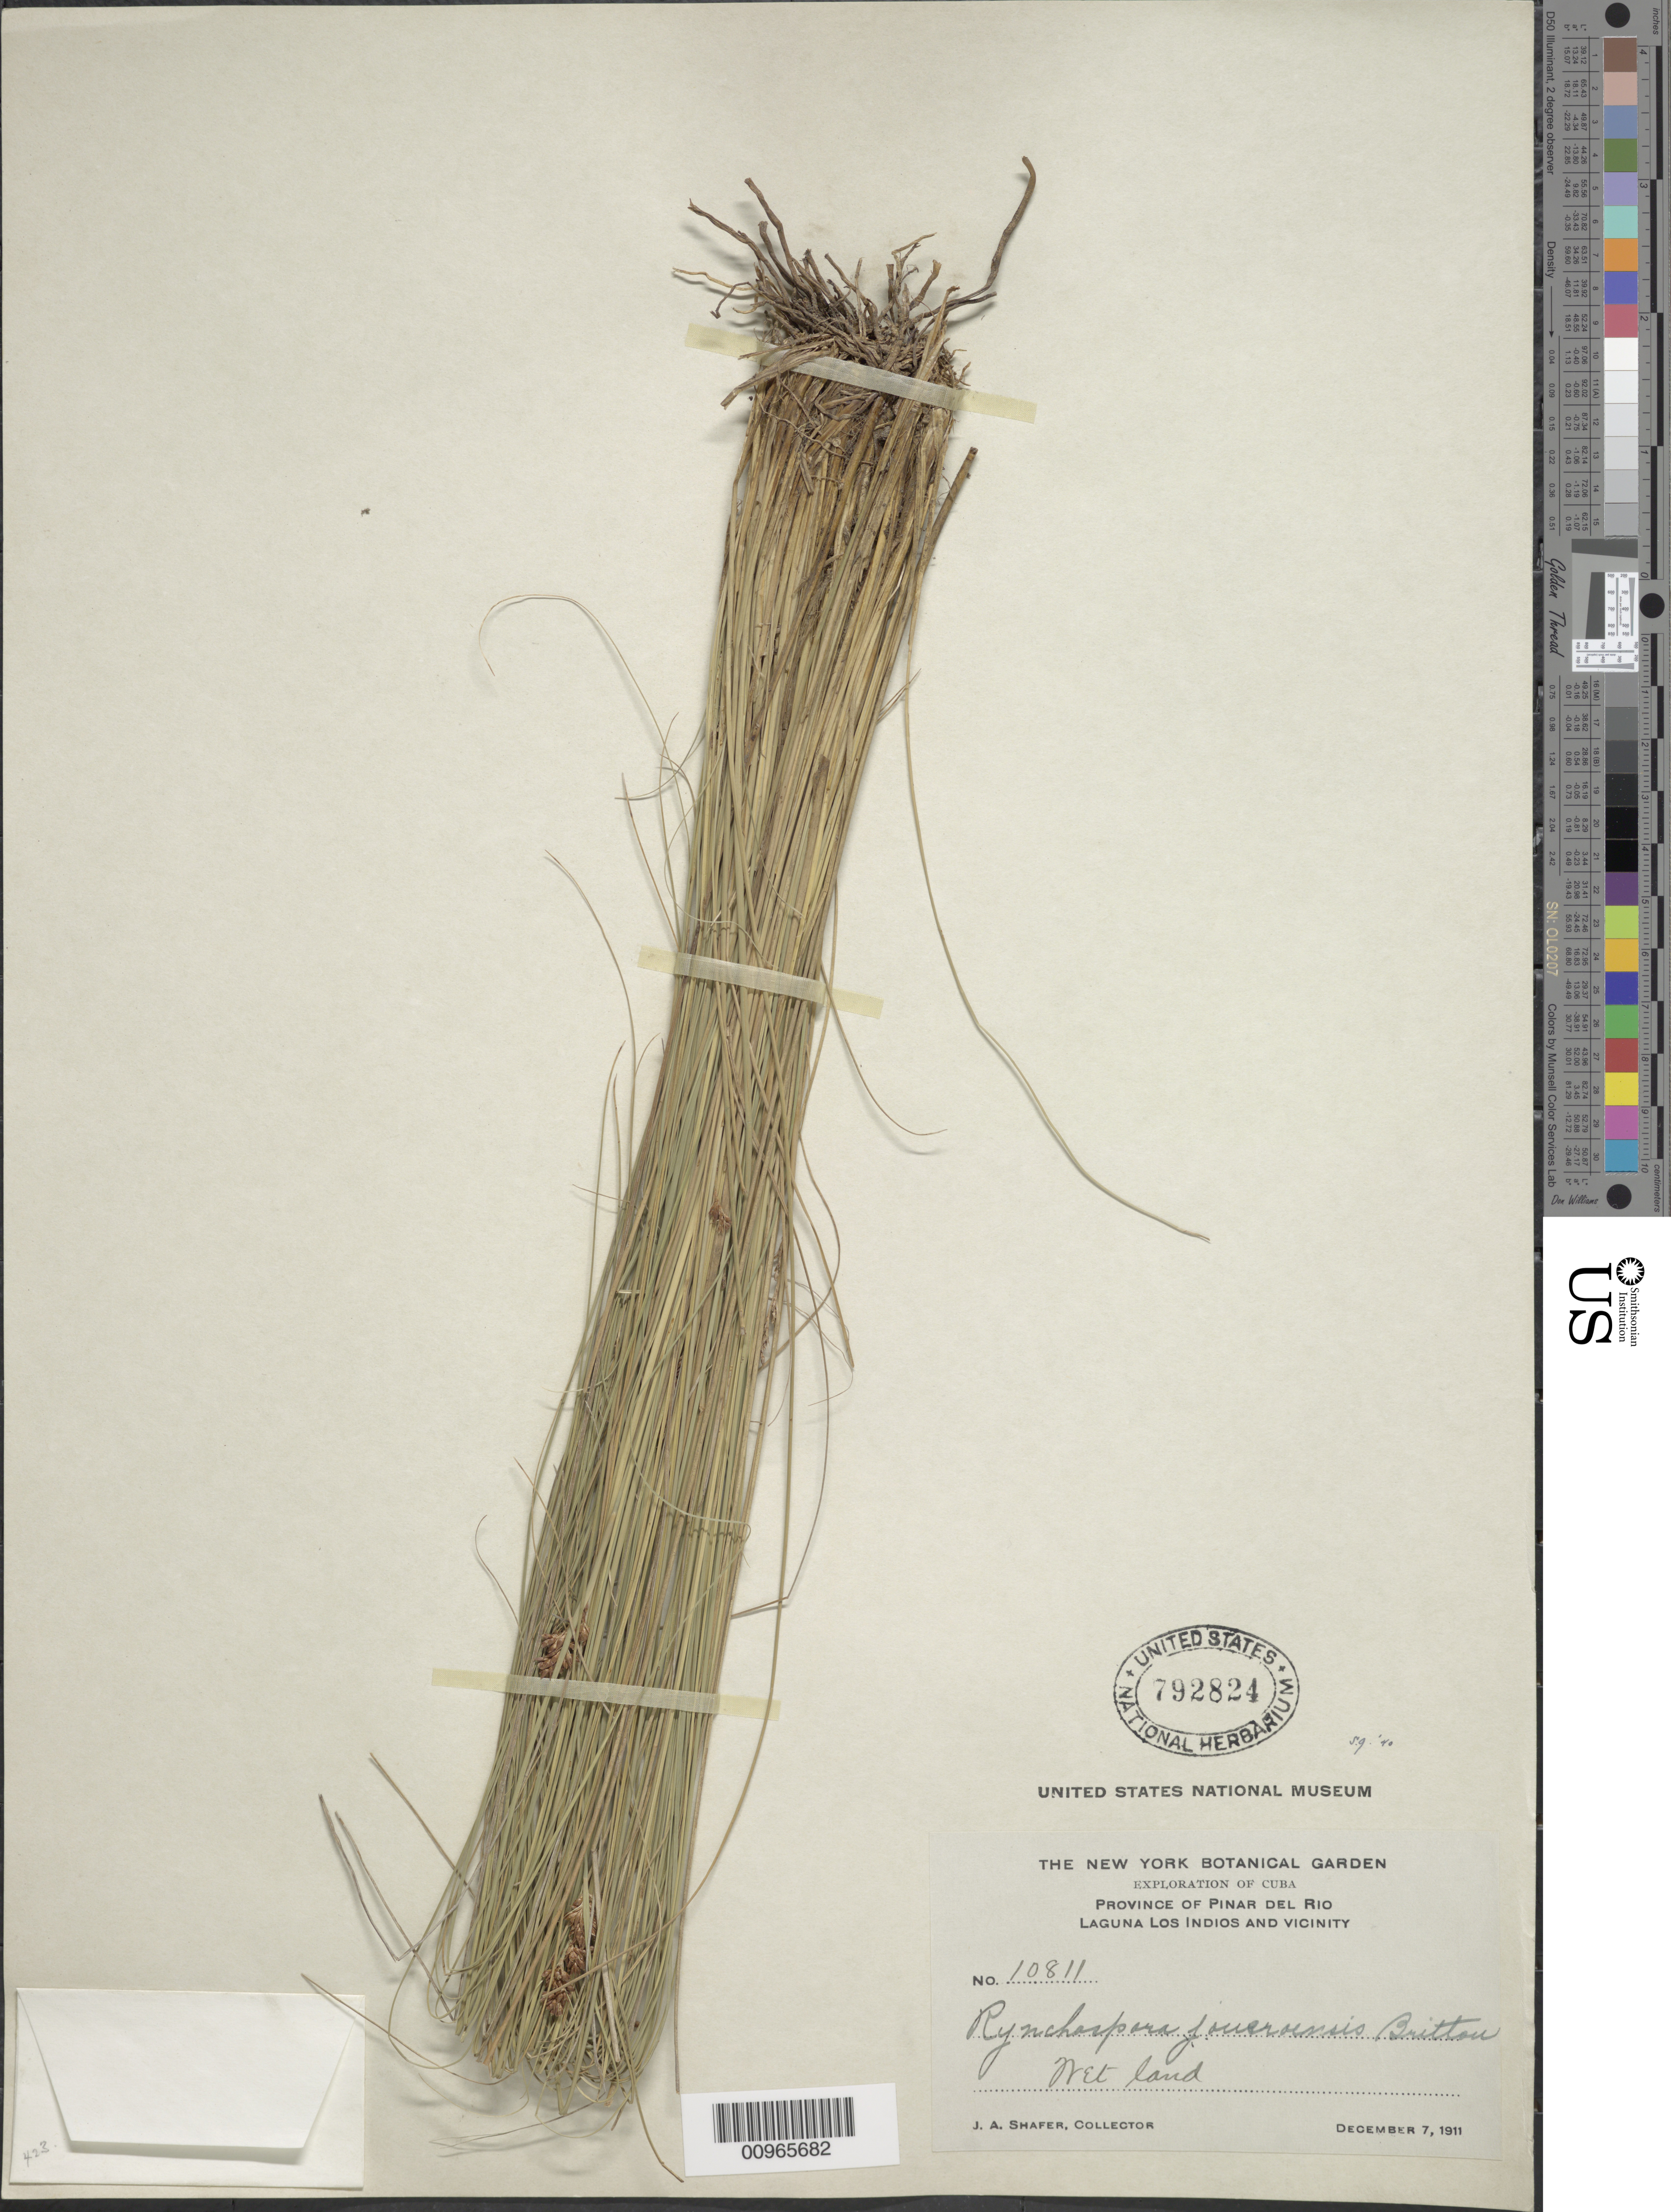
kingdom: Plantae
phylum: Tracheophyta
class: Liliopsida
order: Poales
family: Cyperaceae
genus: Rhynchospora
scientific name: Rhynchospora joveroensis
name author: Britton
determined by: Gale, S.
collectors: J. A. Shafer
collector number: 10811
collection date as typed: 07 Dec 1911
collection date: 1911-12-07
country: Cuba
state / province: Pinar del Rio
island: Cuba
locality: Laguna Los Indios and vicinity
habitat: Wet land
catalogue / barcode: US 792824